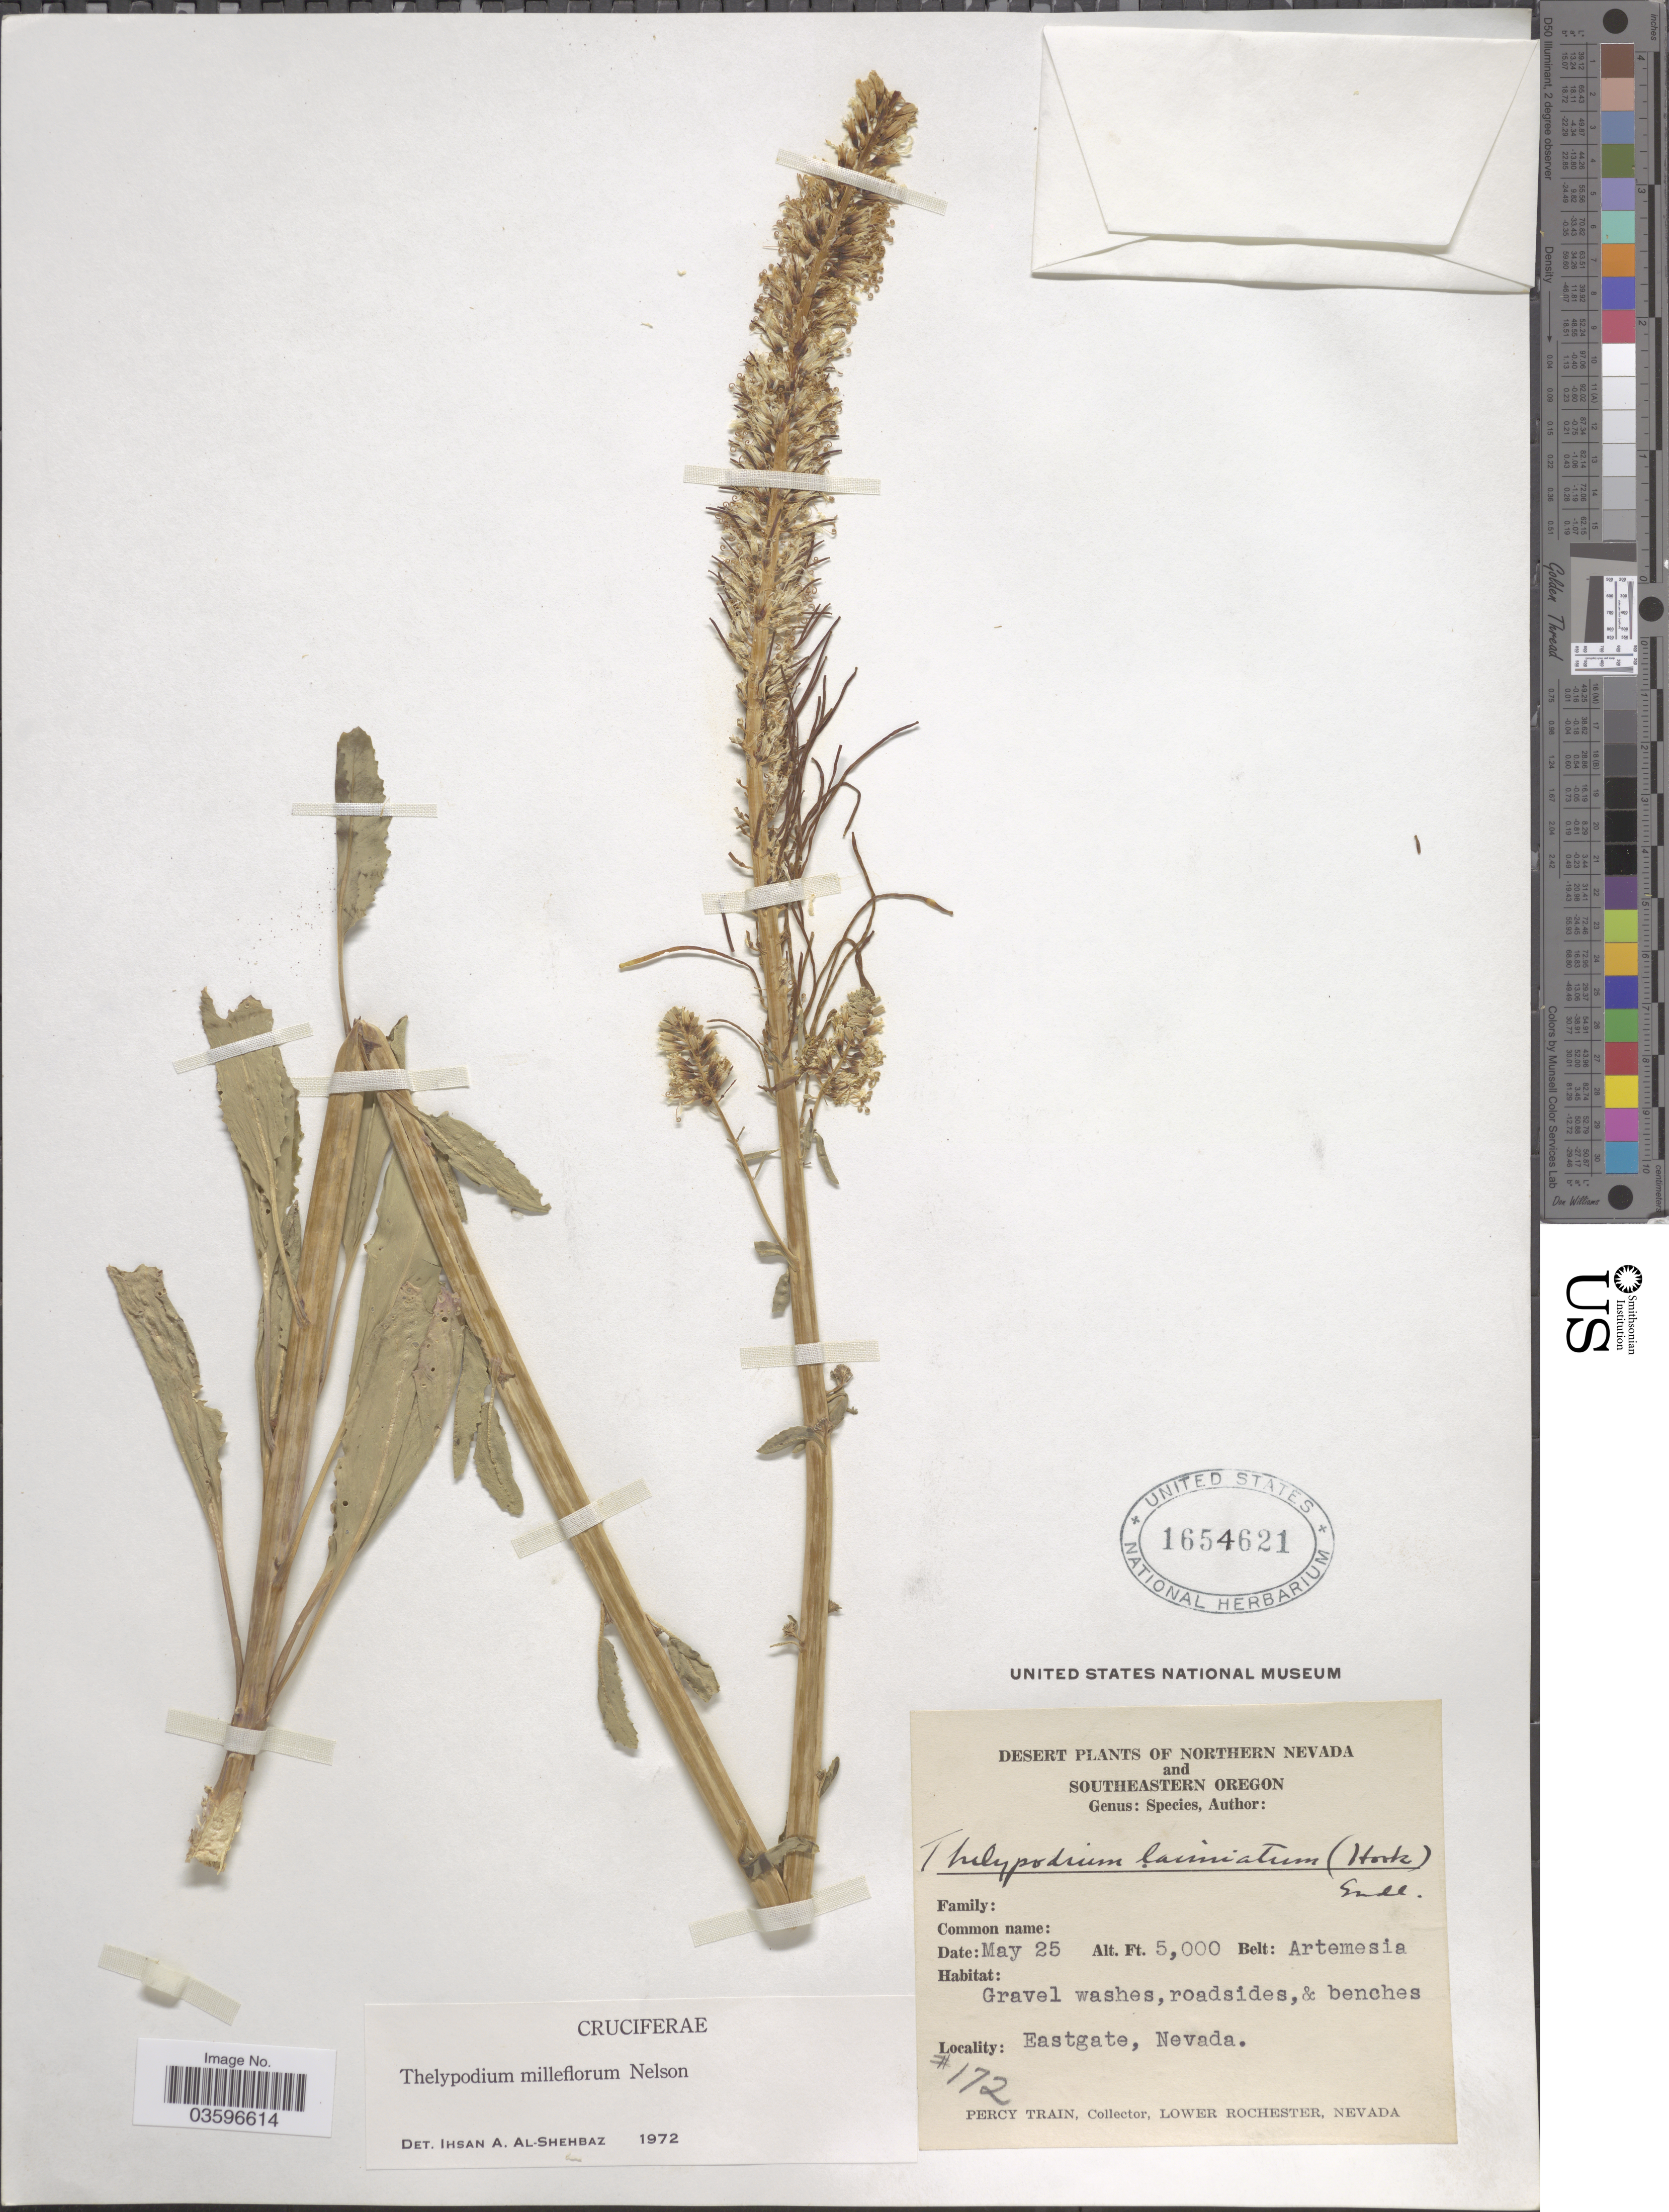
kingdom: Plantae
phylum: Tracheophyta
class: Magnoliopsida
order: Brassicales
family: Brassicaceae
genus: Thelypodium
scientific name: Thelypodium milleflorum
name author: A. Nelson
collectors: P. Train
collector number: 172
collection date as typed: Transcribed d/m/y: /5/25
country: United States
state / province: Nevada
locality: Northern Nevada. Gravel washes, roadsides, & benches. Eastgate.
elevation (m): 1524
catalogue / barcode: US 1654621